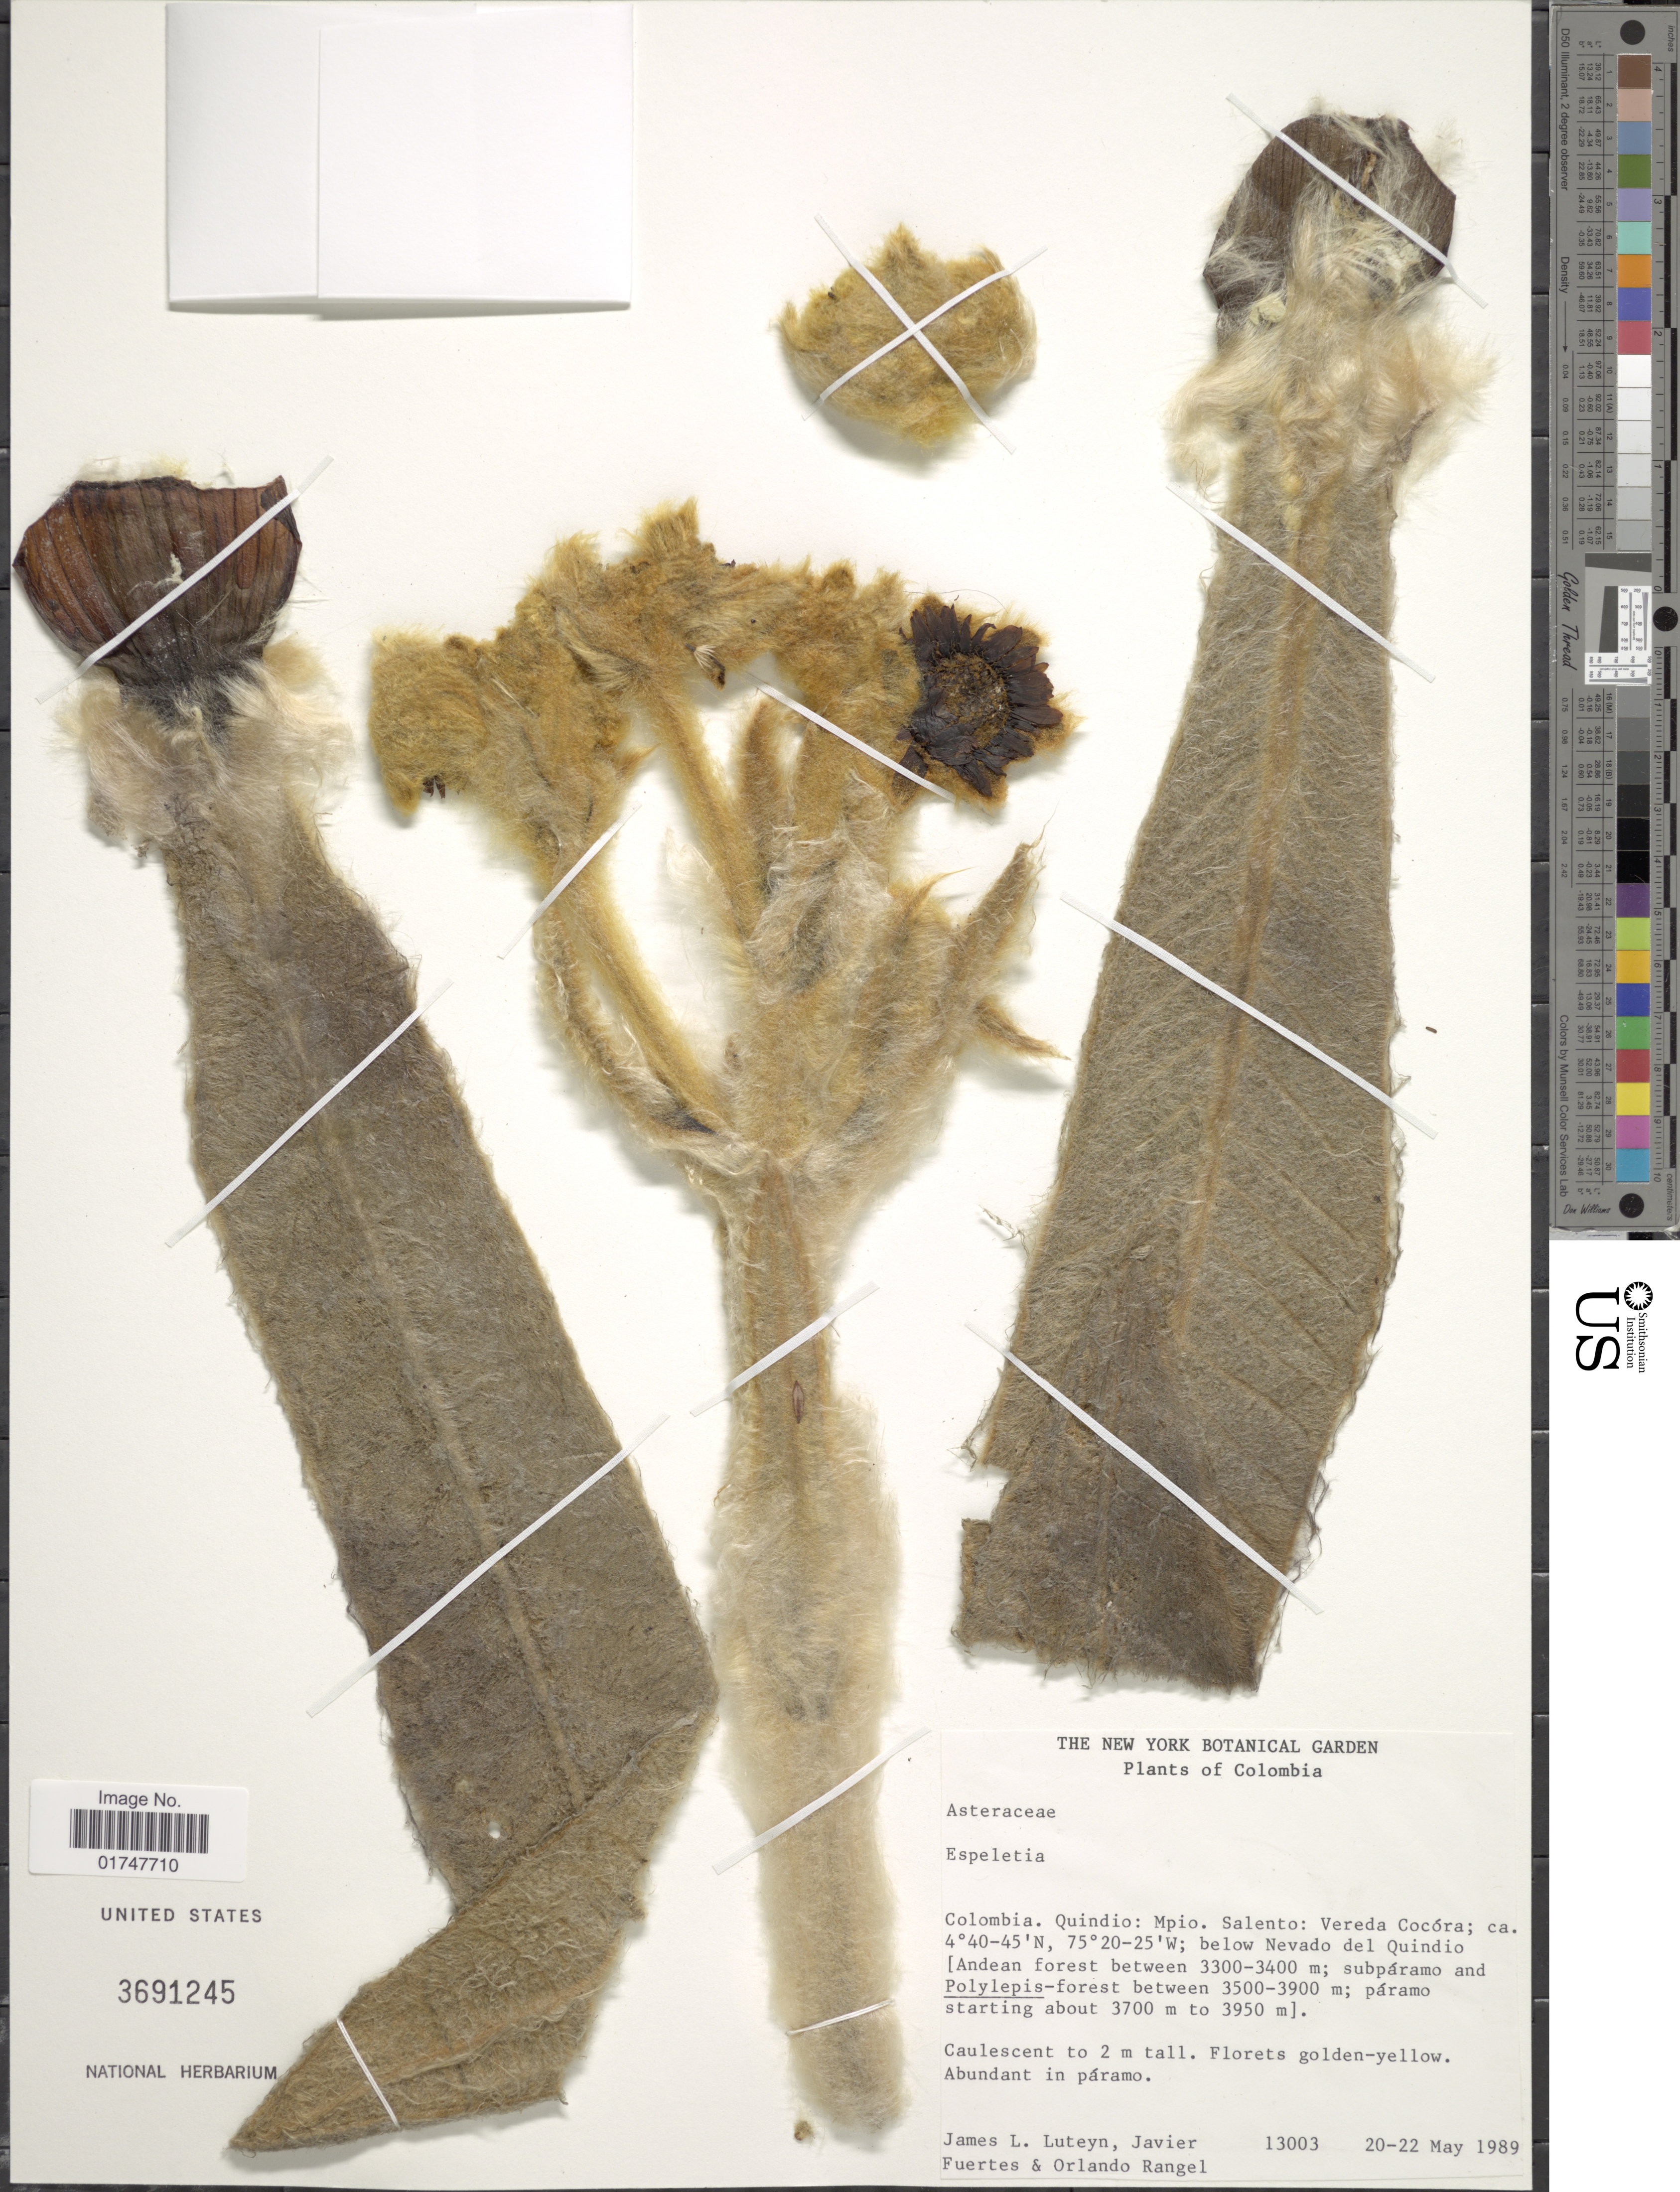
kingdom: Plantae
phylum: Tracheophyta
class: Magnoliopsida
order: Asterales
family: Asteraceae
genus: Espeletia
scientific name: Espeletia sp.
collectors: J. L. Luteyn, J. Fuertes & O. Rangel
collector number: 13003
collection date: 1989-05-20/1989-05-22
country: Colombia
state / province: Quindío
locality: Mpio. Salento: Vereda Cocóra; below Nevado del Quindio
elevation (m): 3300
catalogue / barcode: US 3691245